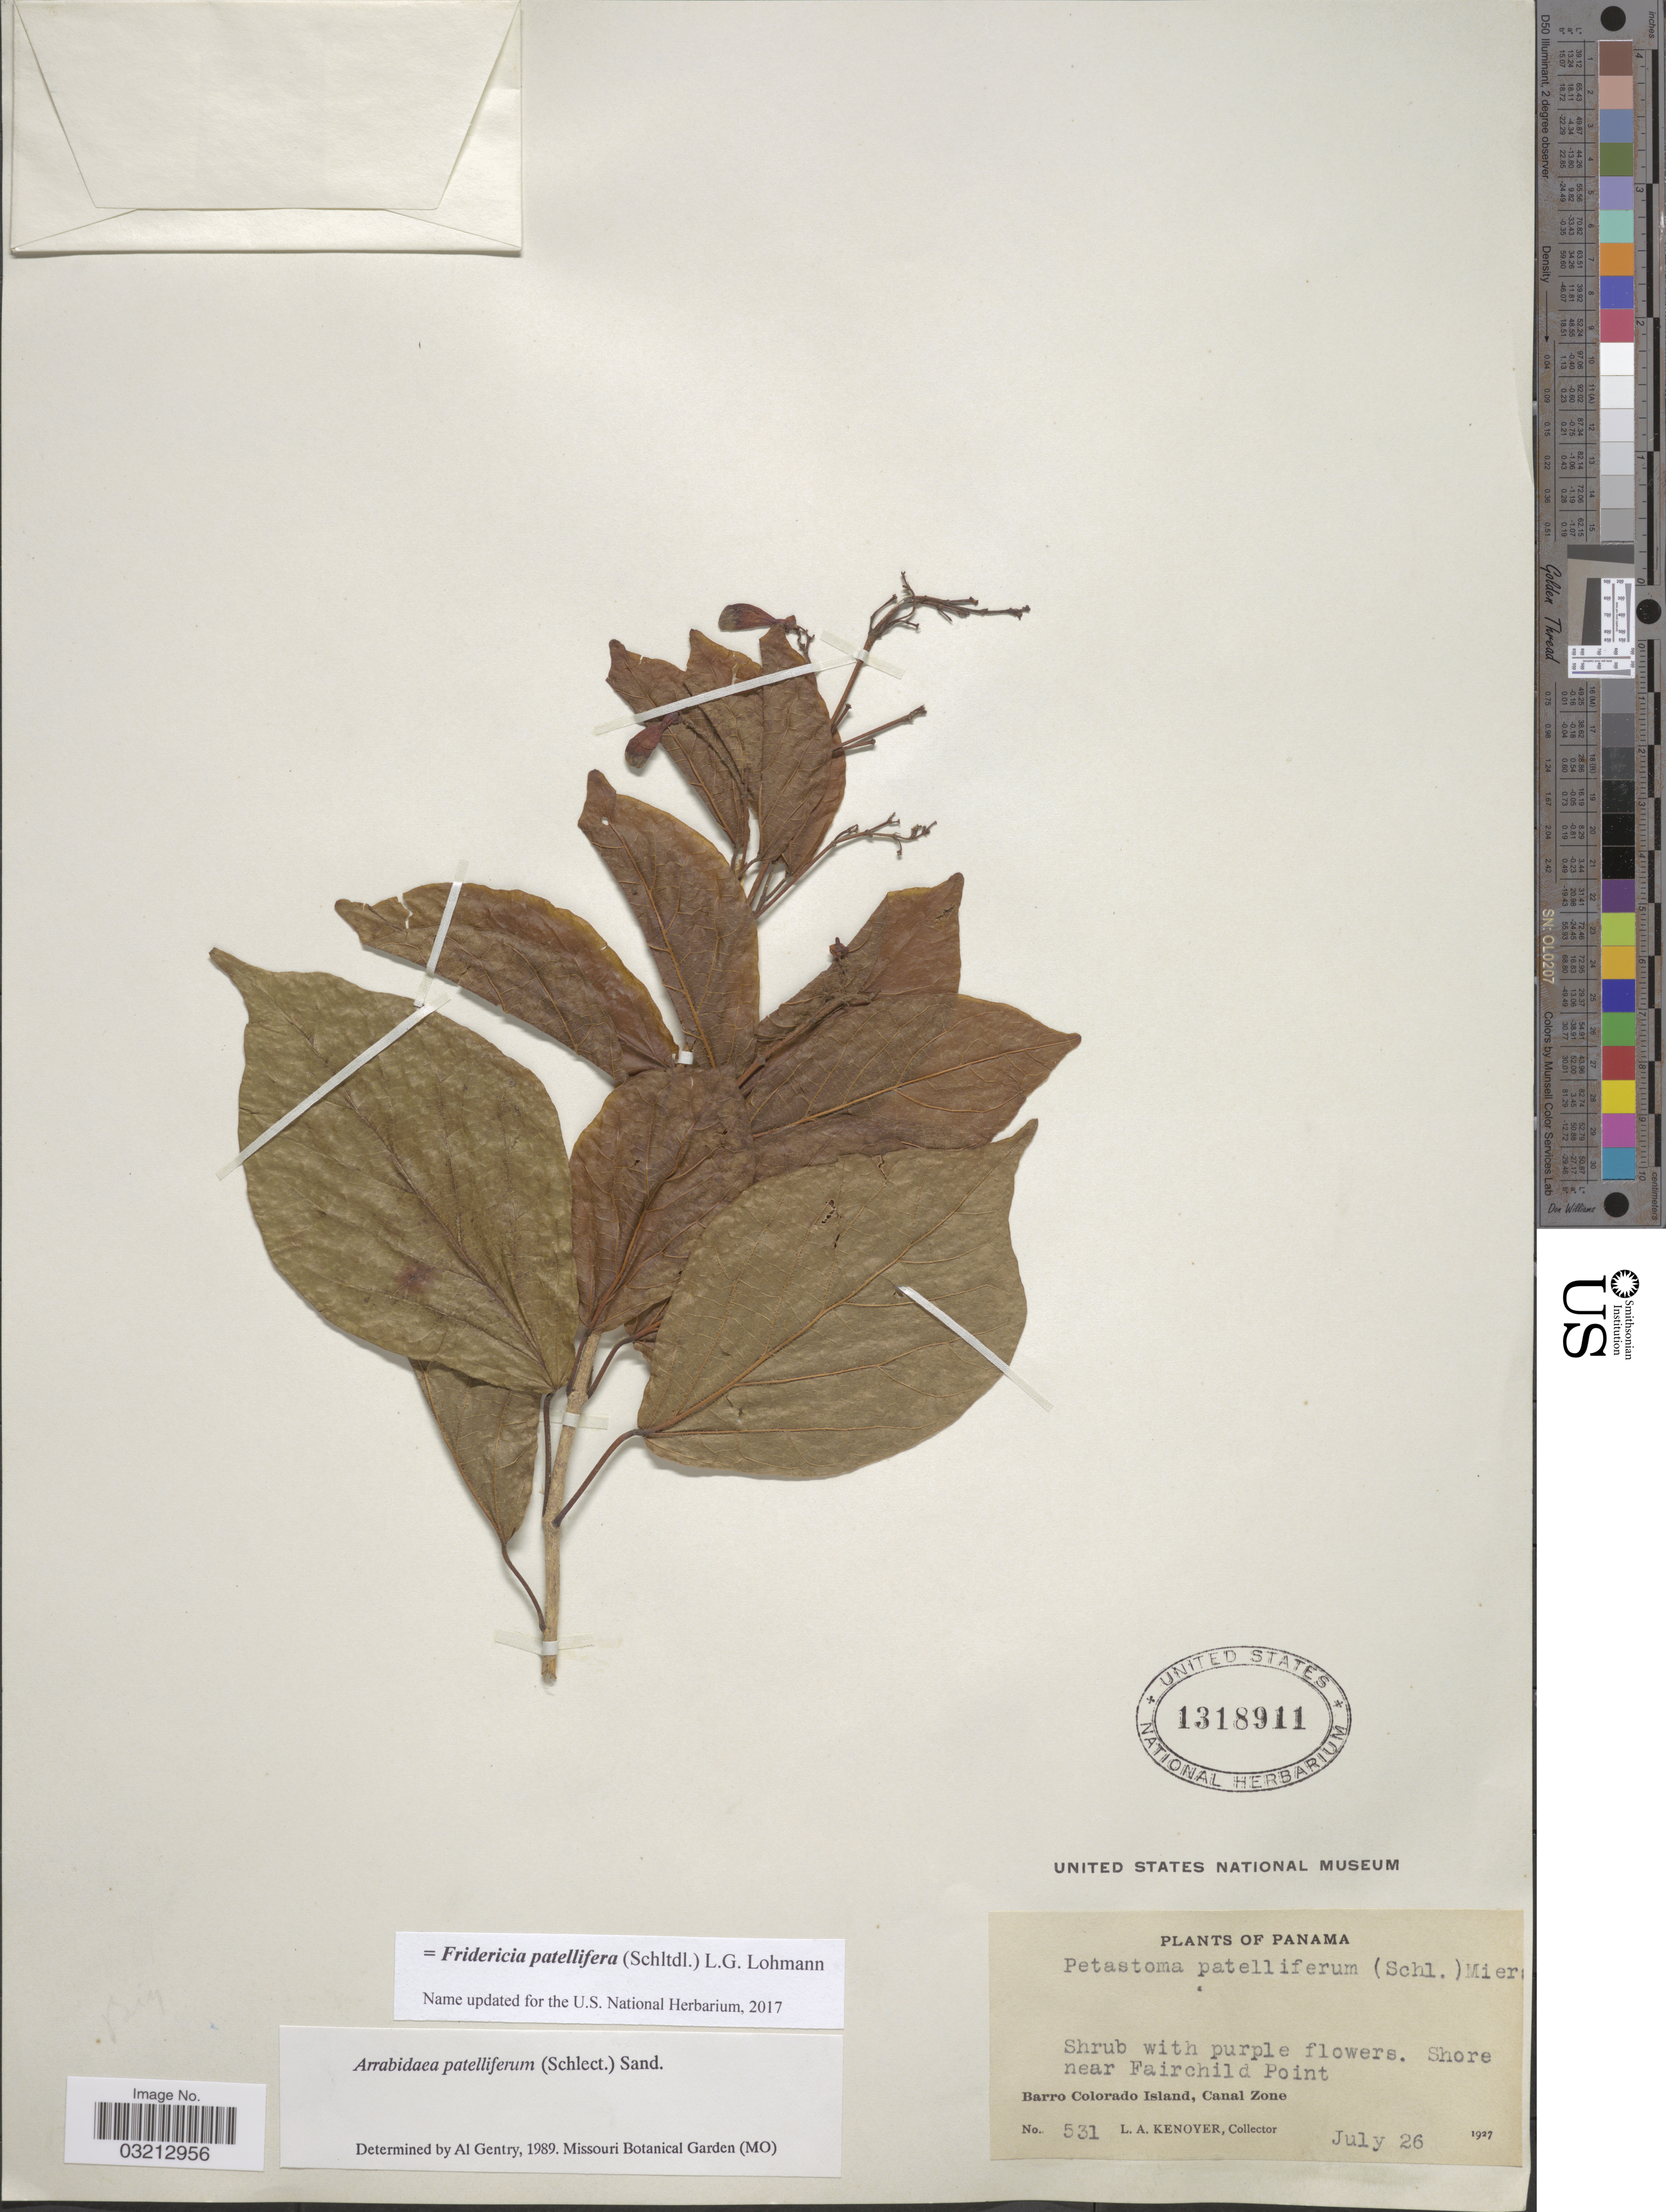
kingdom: Plantae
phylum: Tracheophyta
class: Magnoliopsida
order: Lamiales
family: Bignoniaceae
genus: Fridericia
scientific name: Fridericia patellifera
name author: (Schltdl.) L.G. Lohmann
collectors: L. A. Kenoyer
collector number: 531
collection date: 1927-07-26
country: Panama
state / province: Panamá Oeste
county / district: Canal Zone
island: Barro Colorado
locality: Shore near Fairchild Point. Barro Colorado Island, Canal Zone.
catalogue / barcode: US 1318911